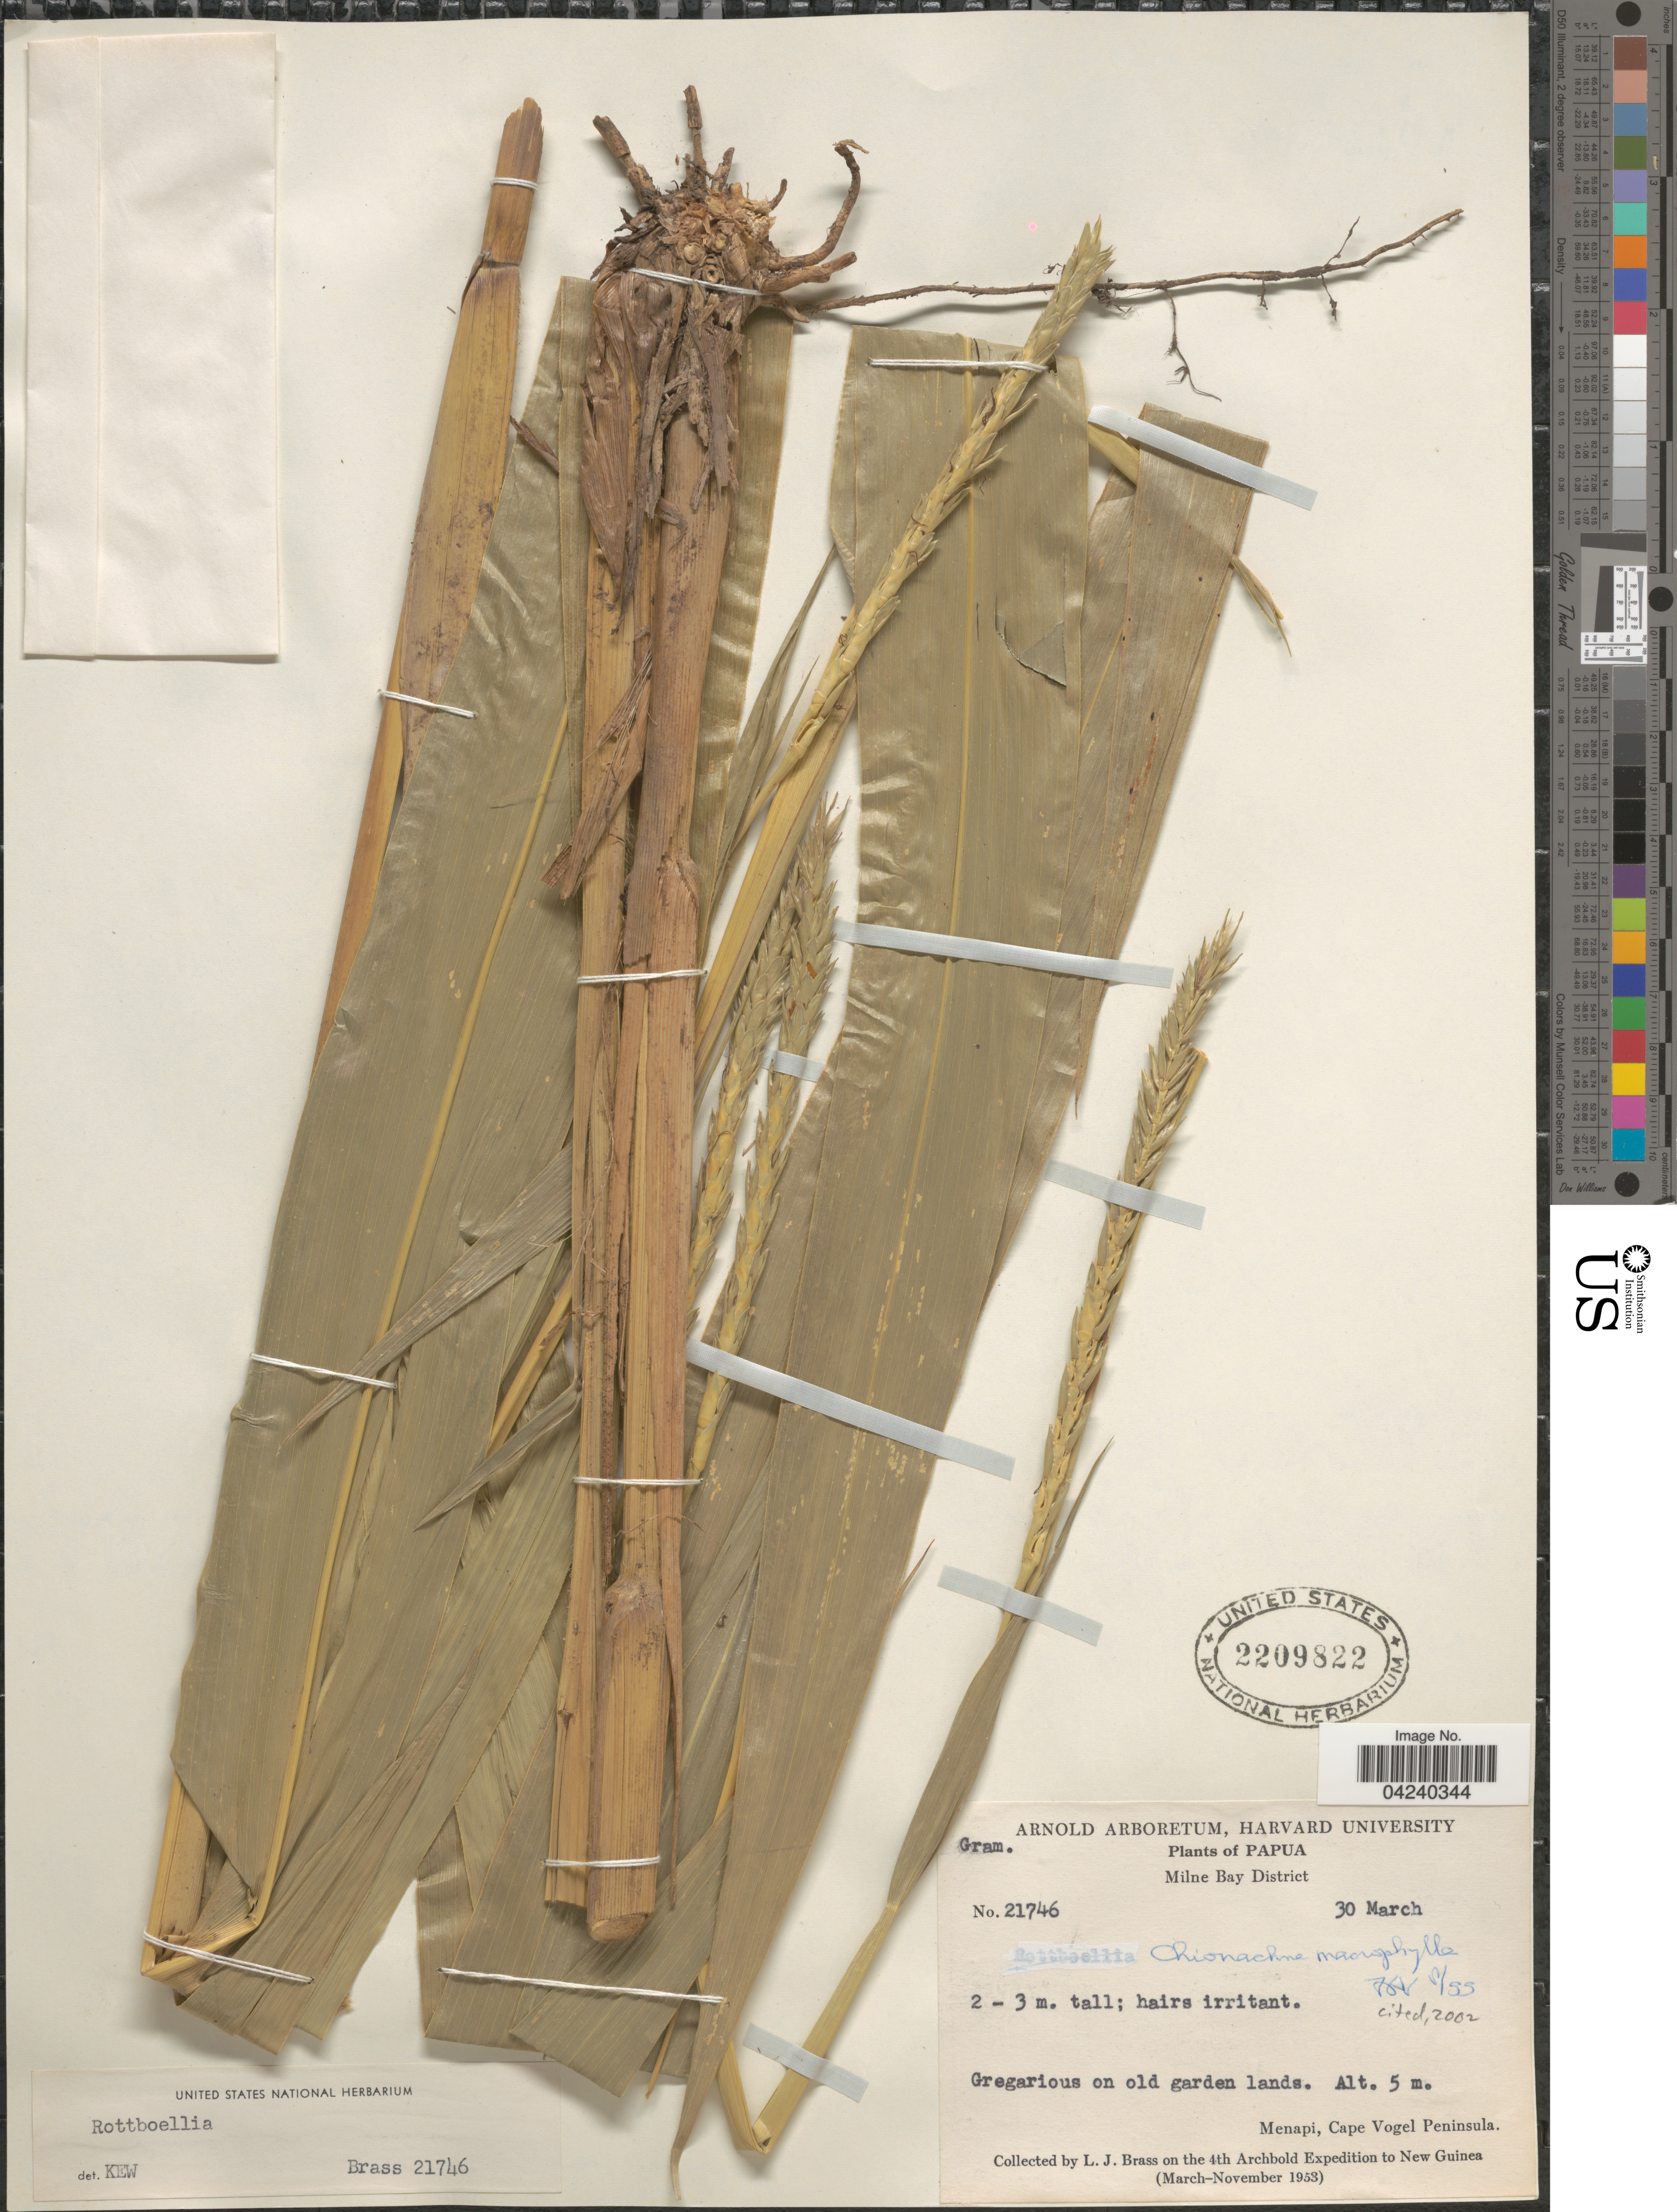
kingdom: Plantae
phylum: Tracheophyta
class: Liliopsida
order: Poales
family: Poaceae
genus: Chionachne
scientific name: Chionachne macrophylla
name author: (Benth.) Clayton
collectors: L. J. Brass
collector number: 21746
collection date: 1953-03-30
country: Papua New Guinea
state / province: Milne Bay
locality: Milne Bay District. Menapi, Cape Vogel Peninsula. 4th Archbold Expedition to New Guinea (March-November 1953).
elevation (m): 5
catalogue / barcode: US 2209822